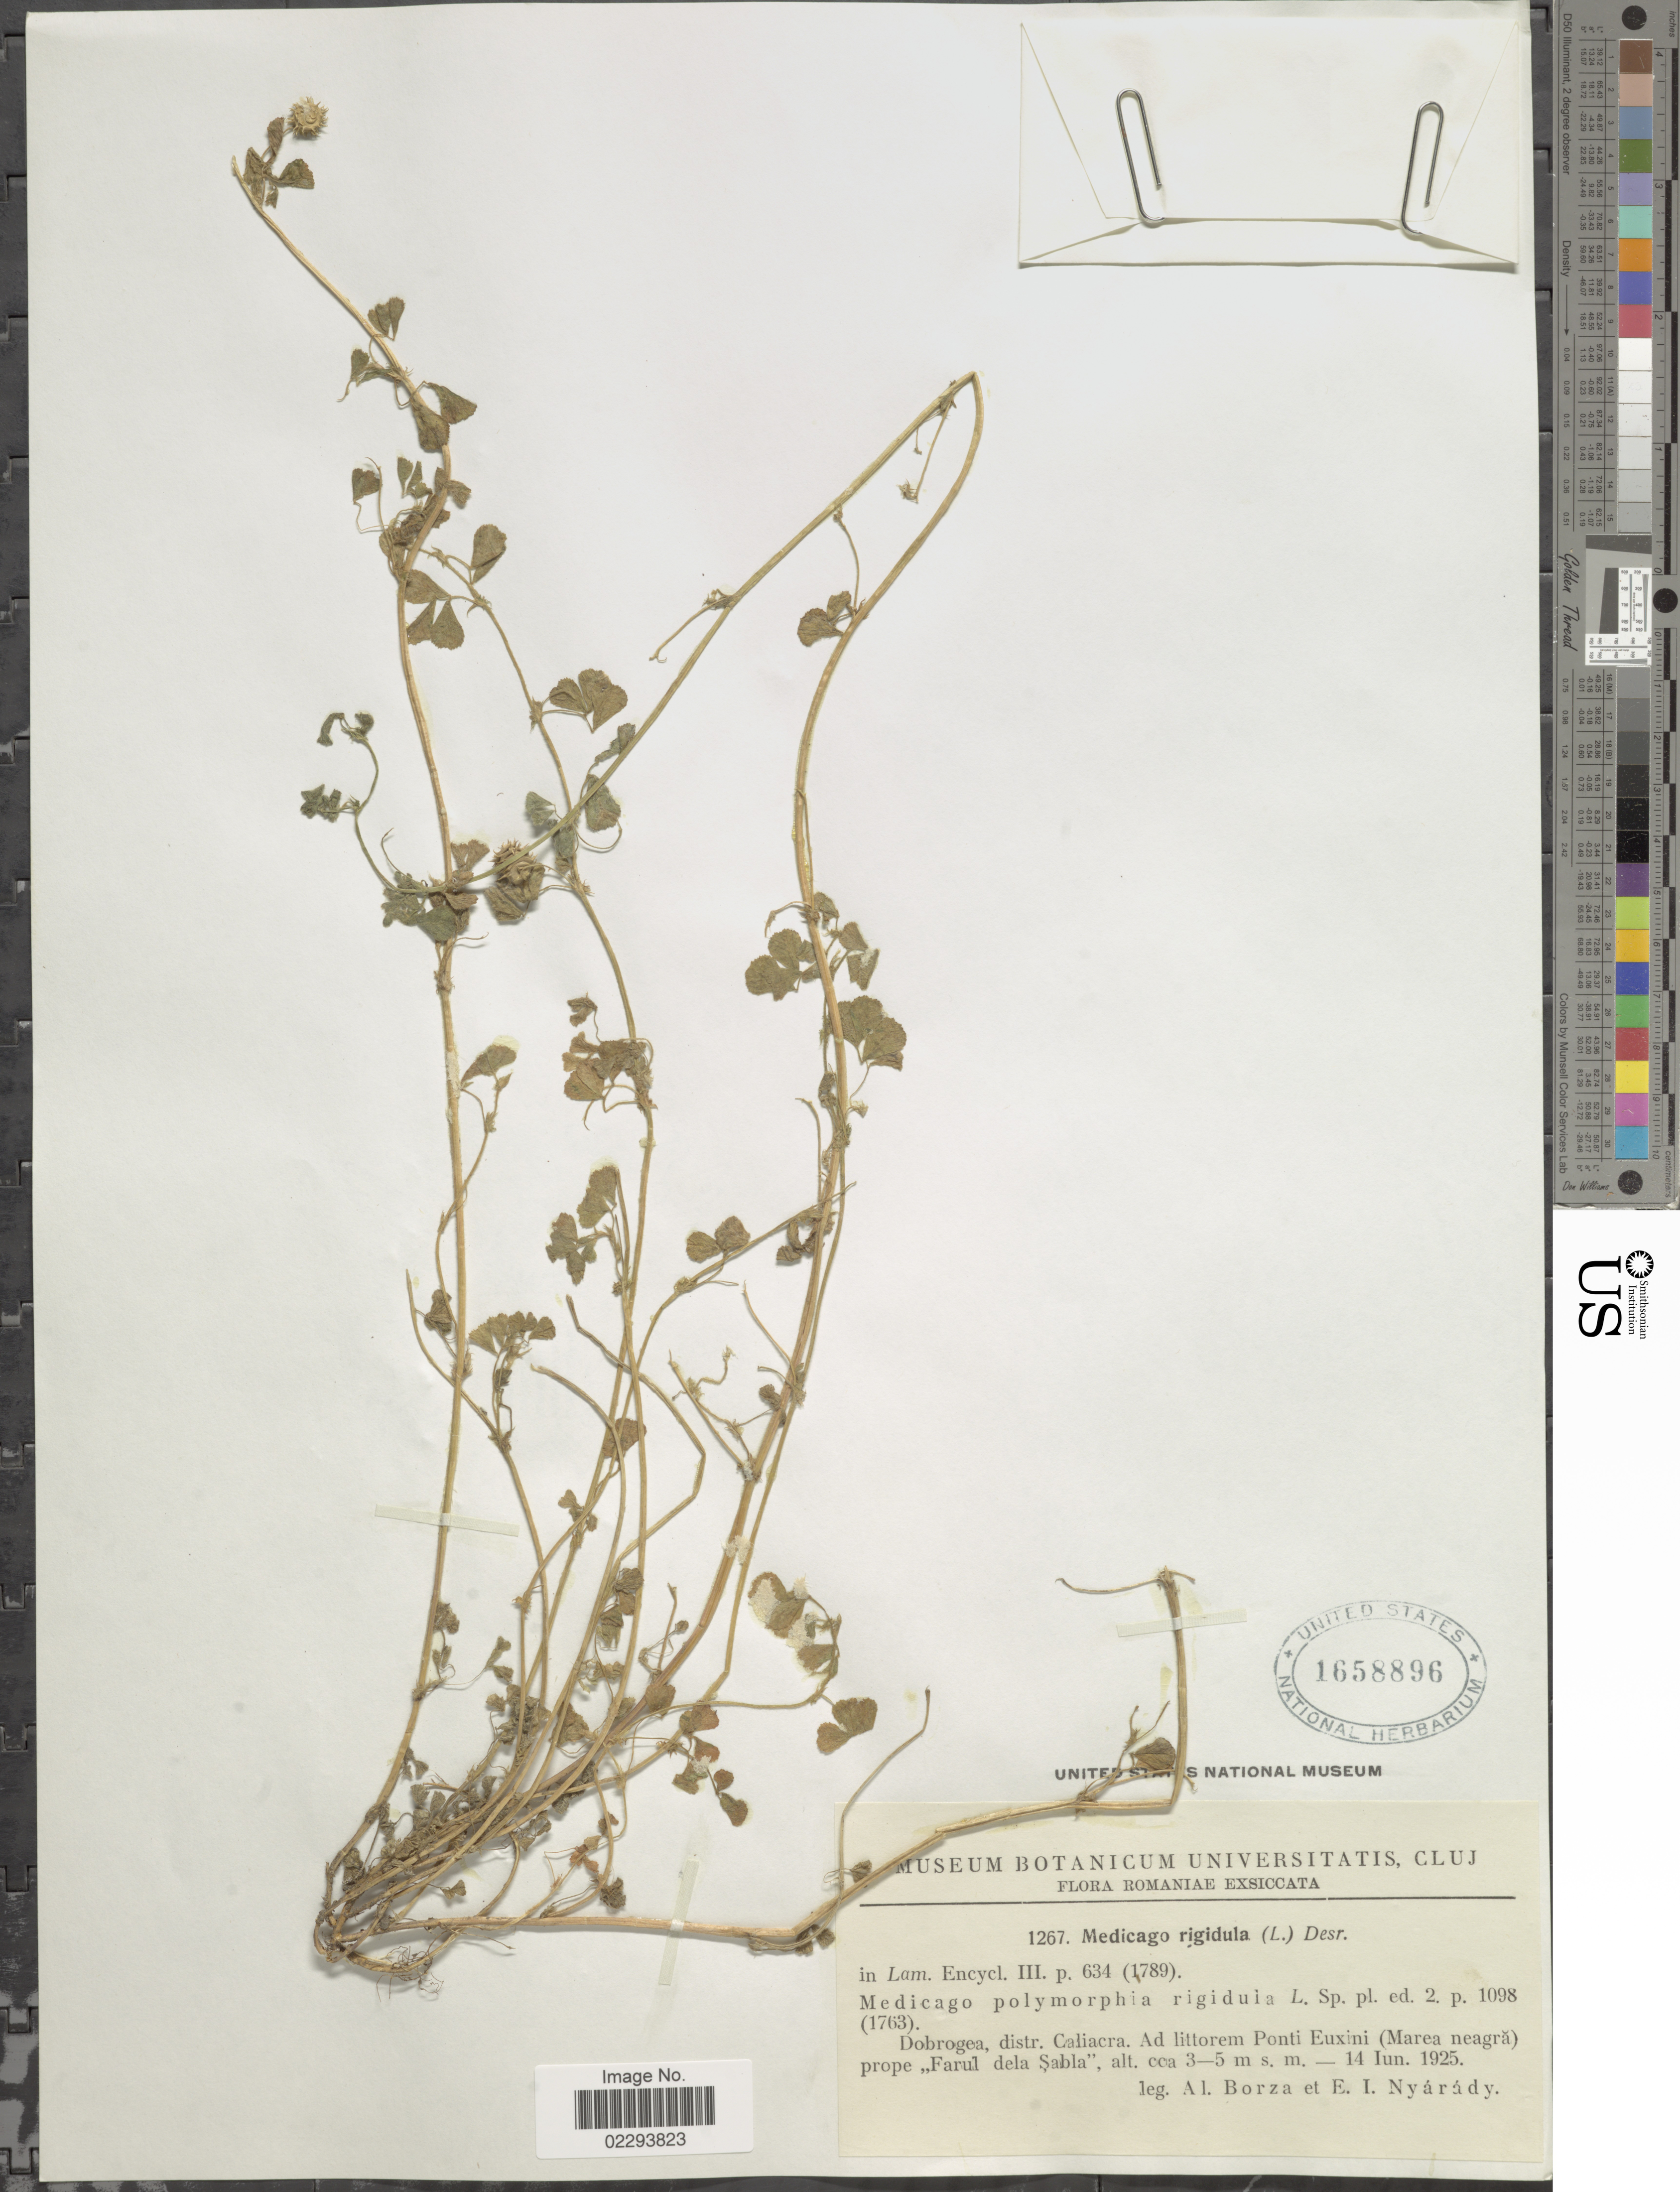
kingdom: Plantae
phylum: Tracheophyta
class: Magnoliopsida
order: Fabales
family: Fabaceae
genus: Medicago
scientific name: Medicago rigidula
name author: (L.) All.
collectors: A. Borza & E. Nyárády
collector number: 1267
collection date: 1925-06-14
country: Romania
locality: Romaniae, Dobrogea, distr. Caliacra. Ad litorem Ponti Euxini (Marcea neagra) prope Farul dela Sabla.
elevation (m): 3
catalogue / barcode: US 1658896